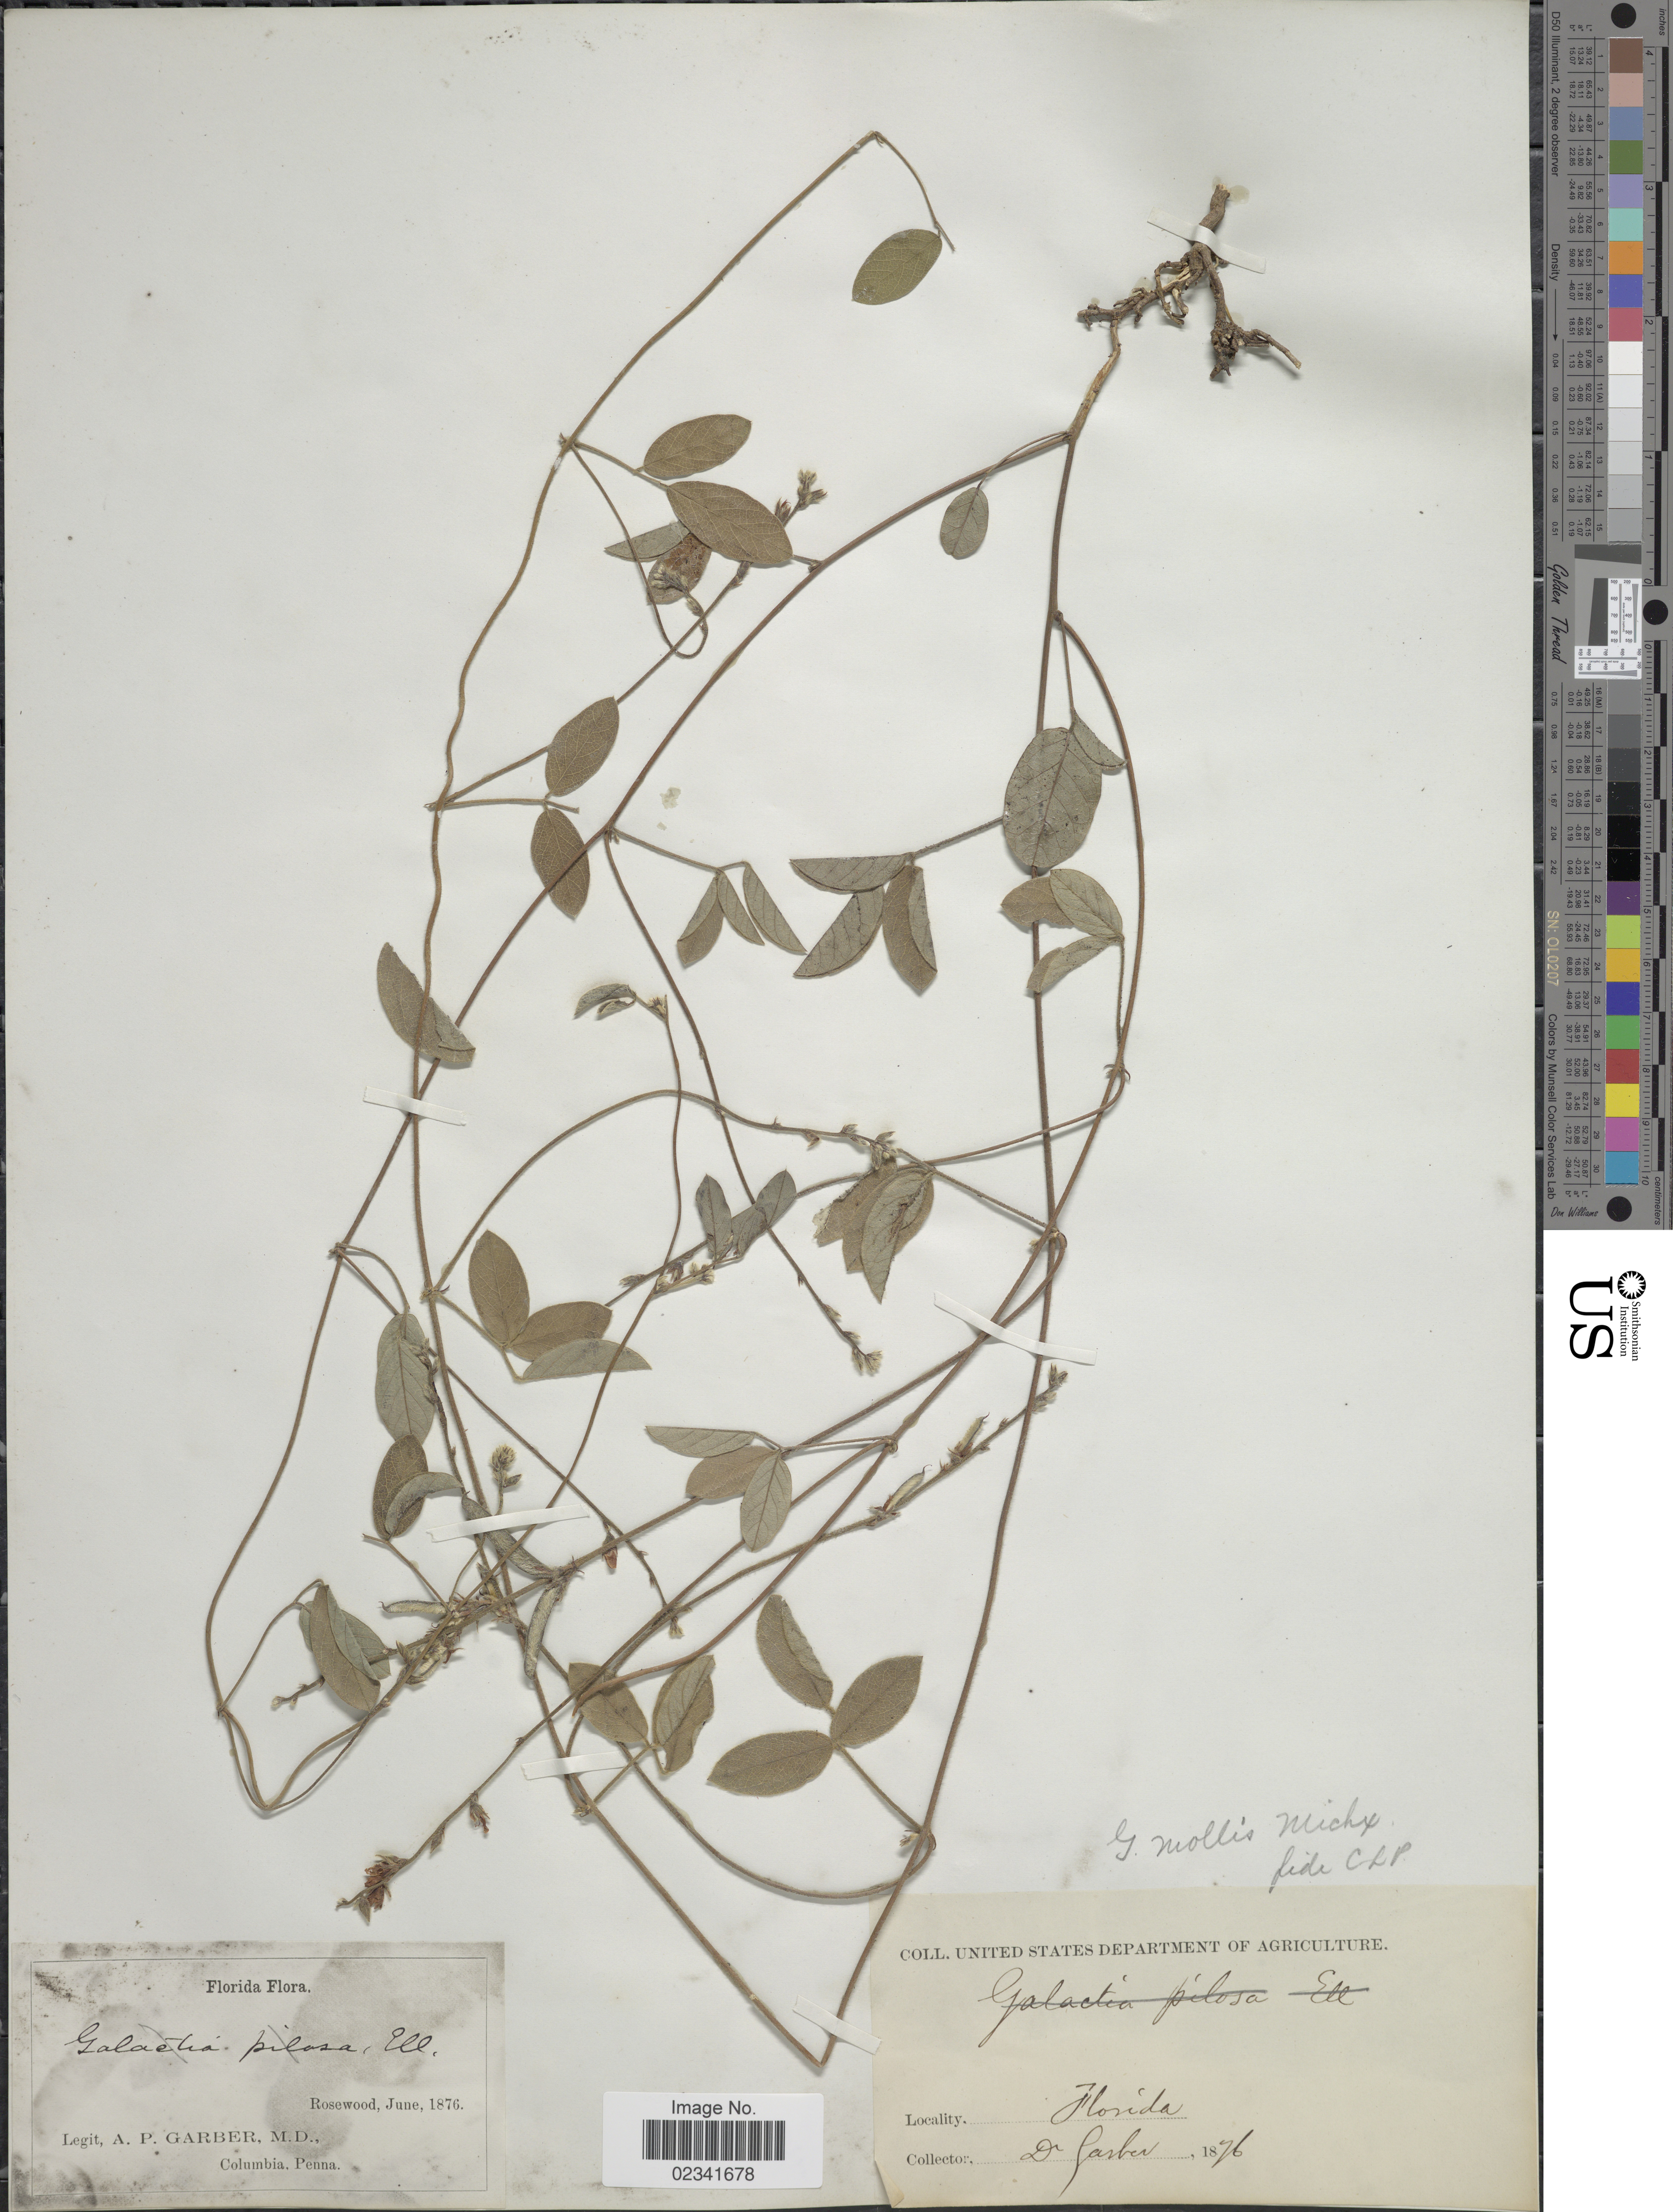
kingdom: Plantae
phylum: Tracheophyta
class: Magnoliopsida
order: Fabales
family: Fabaceae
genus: Galactia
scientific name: Galactia mollis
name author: Michx.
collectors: A. P. Garber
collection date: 1876-06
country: United States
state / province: Florida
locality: Rosewood